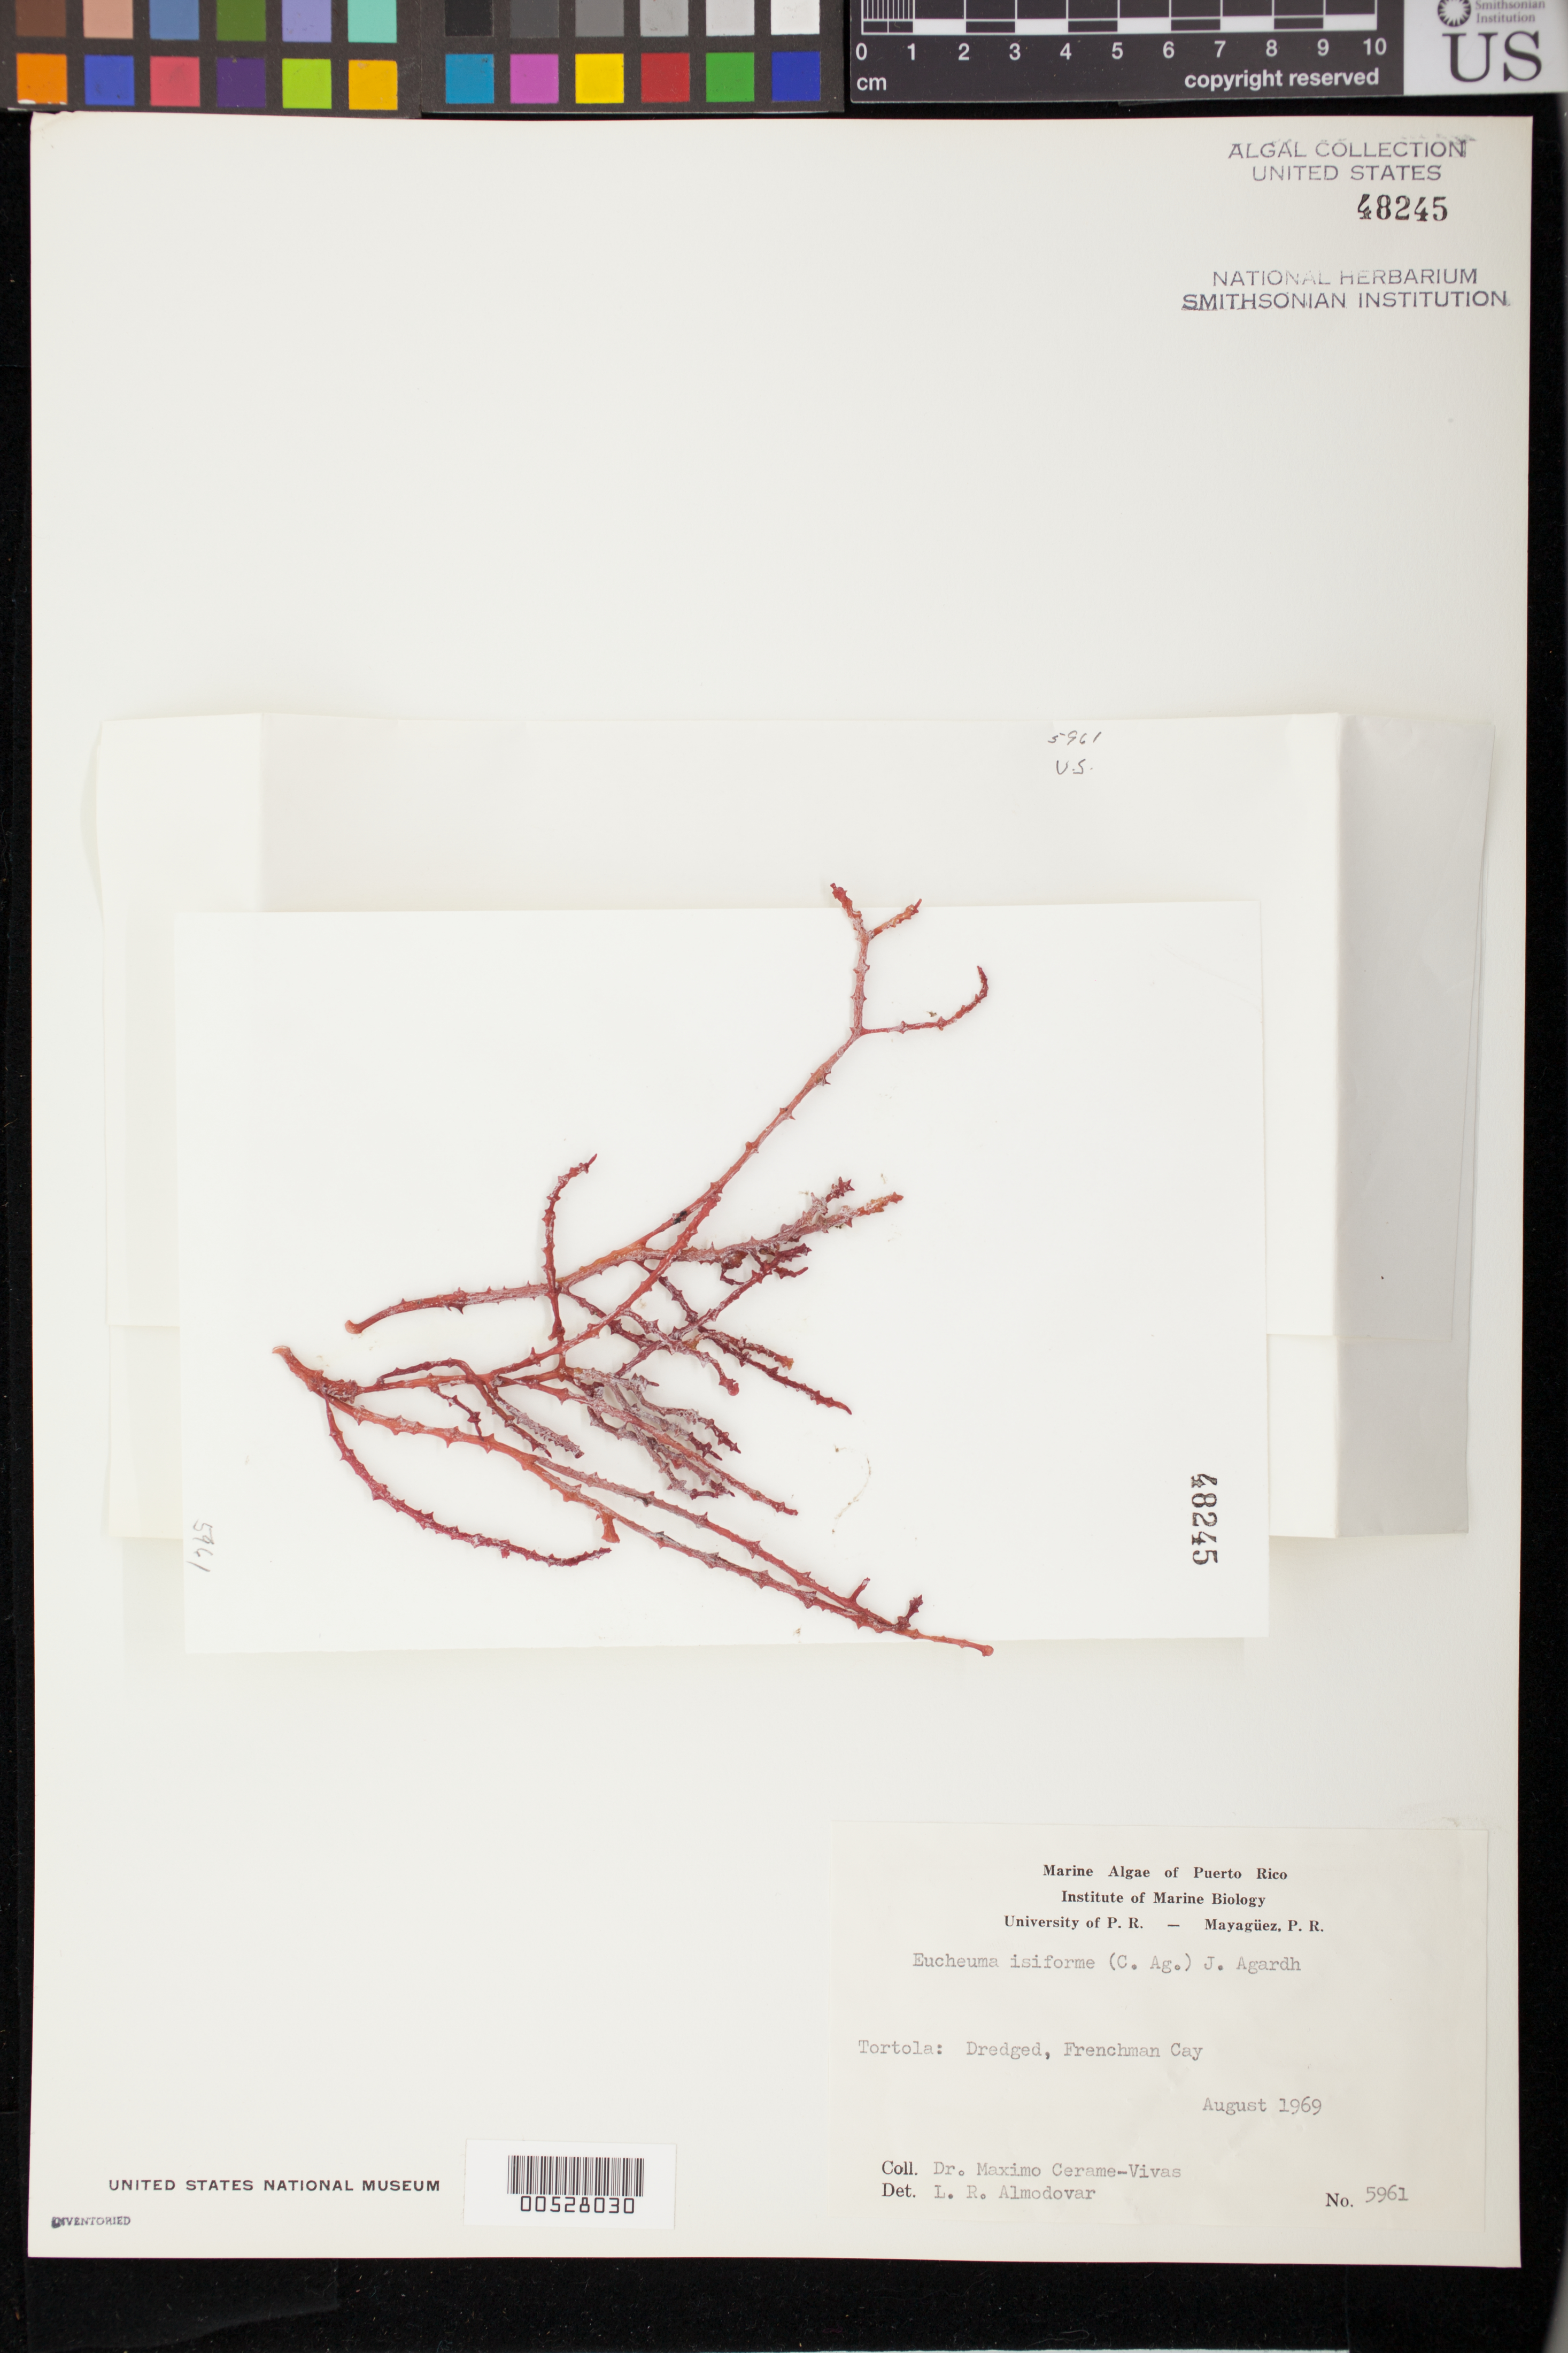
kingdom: Plantae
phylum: Rhodophyta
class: Florideophyceae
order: Gigartinales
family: Solieriaceae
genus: Eucheumatopsis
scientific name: Eucheumatopsis isiformis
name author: (C. Agardh) M.L. Núñez-Resendiz et al.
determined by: Algae name updating Project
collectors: M. Cerame-Vivas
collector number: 5961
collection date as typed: Aug 1969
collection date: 1969-08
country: British Virgin Islands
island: Tortola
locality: Frenchman Cay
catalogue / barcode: US 48245